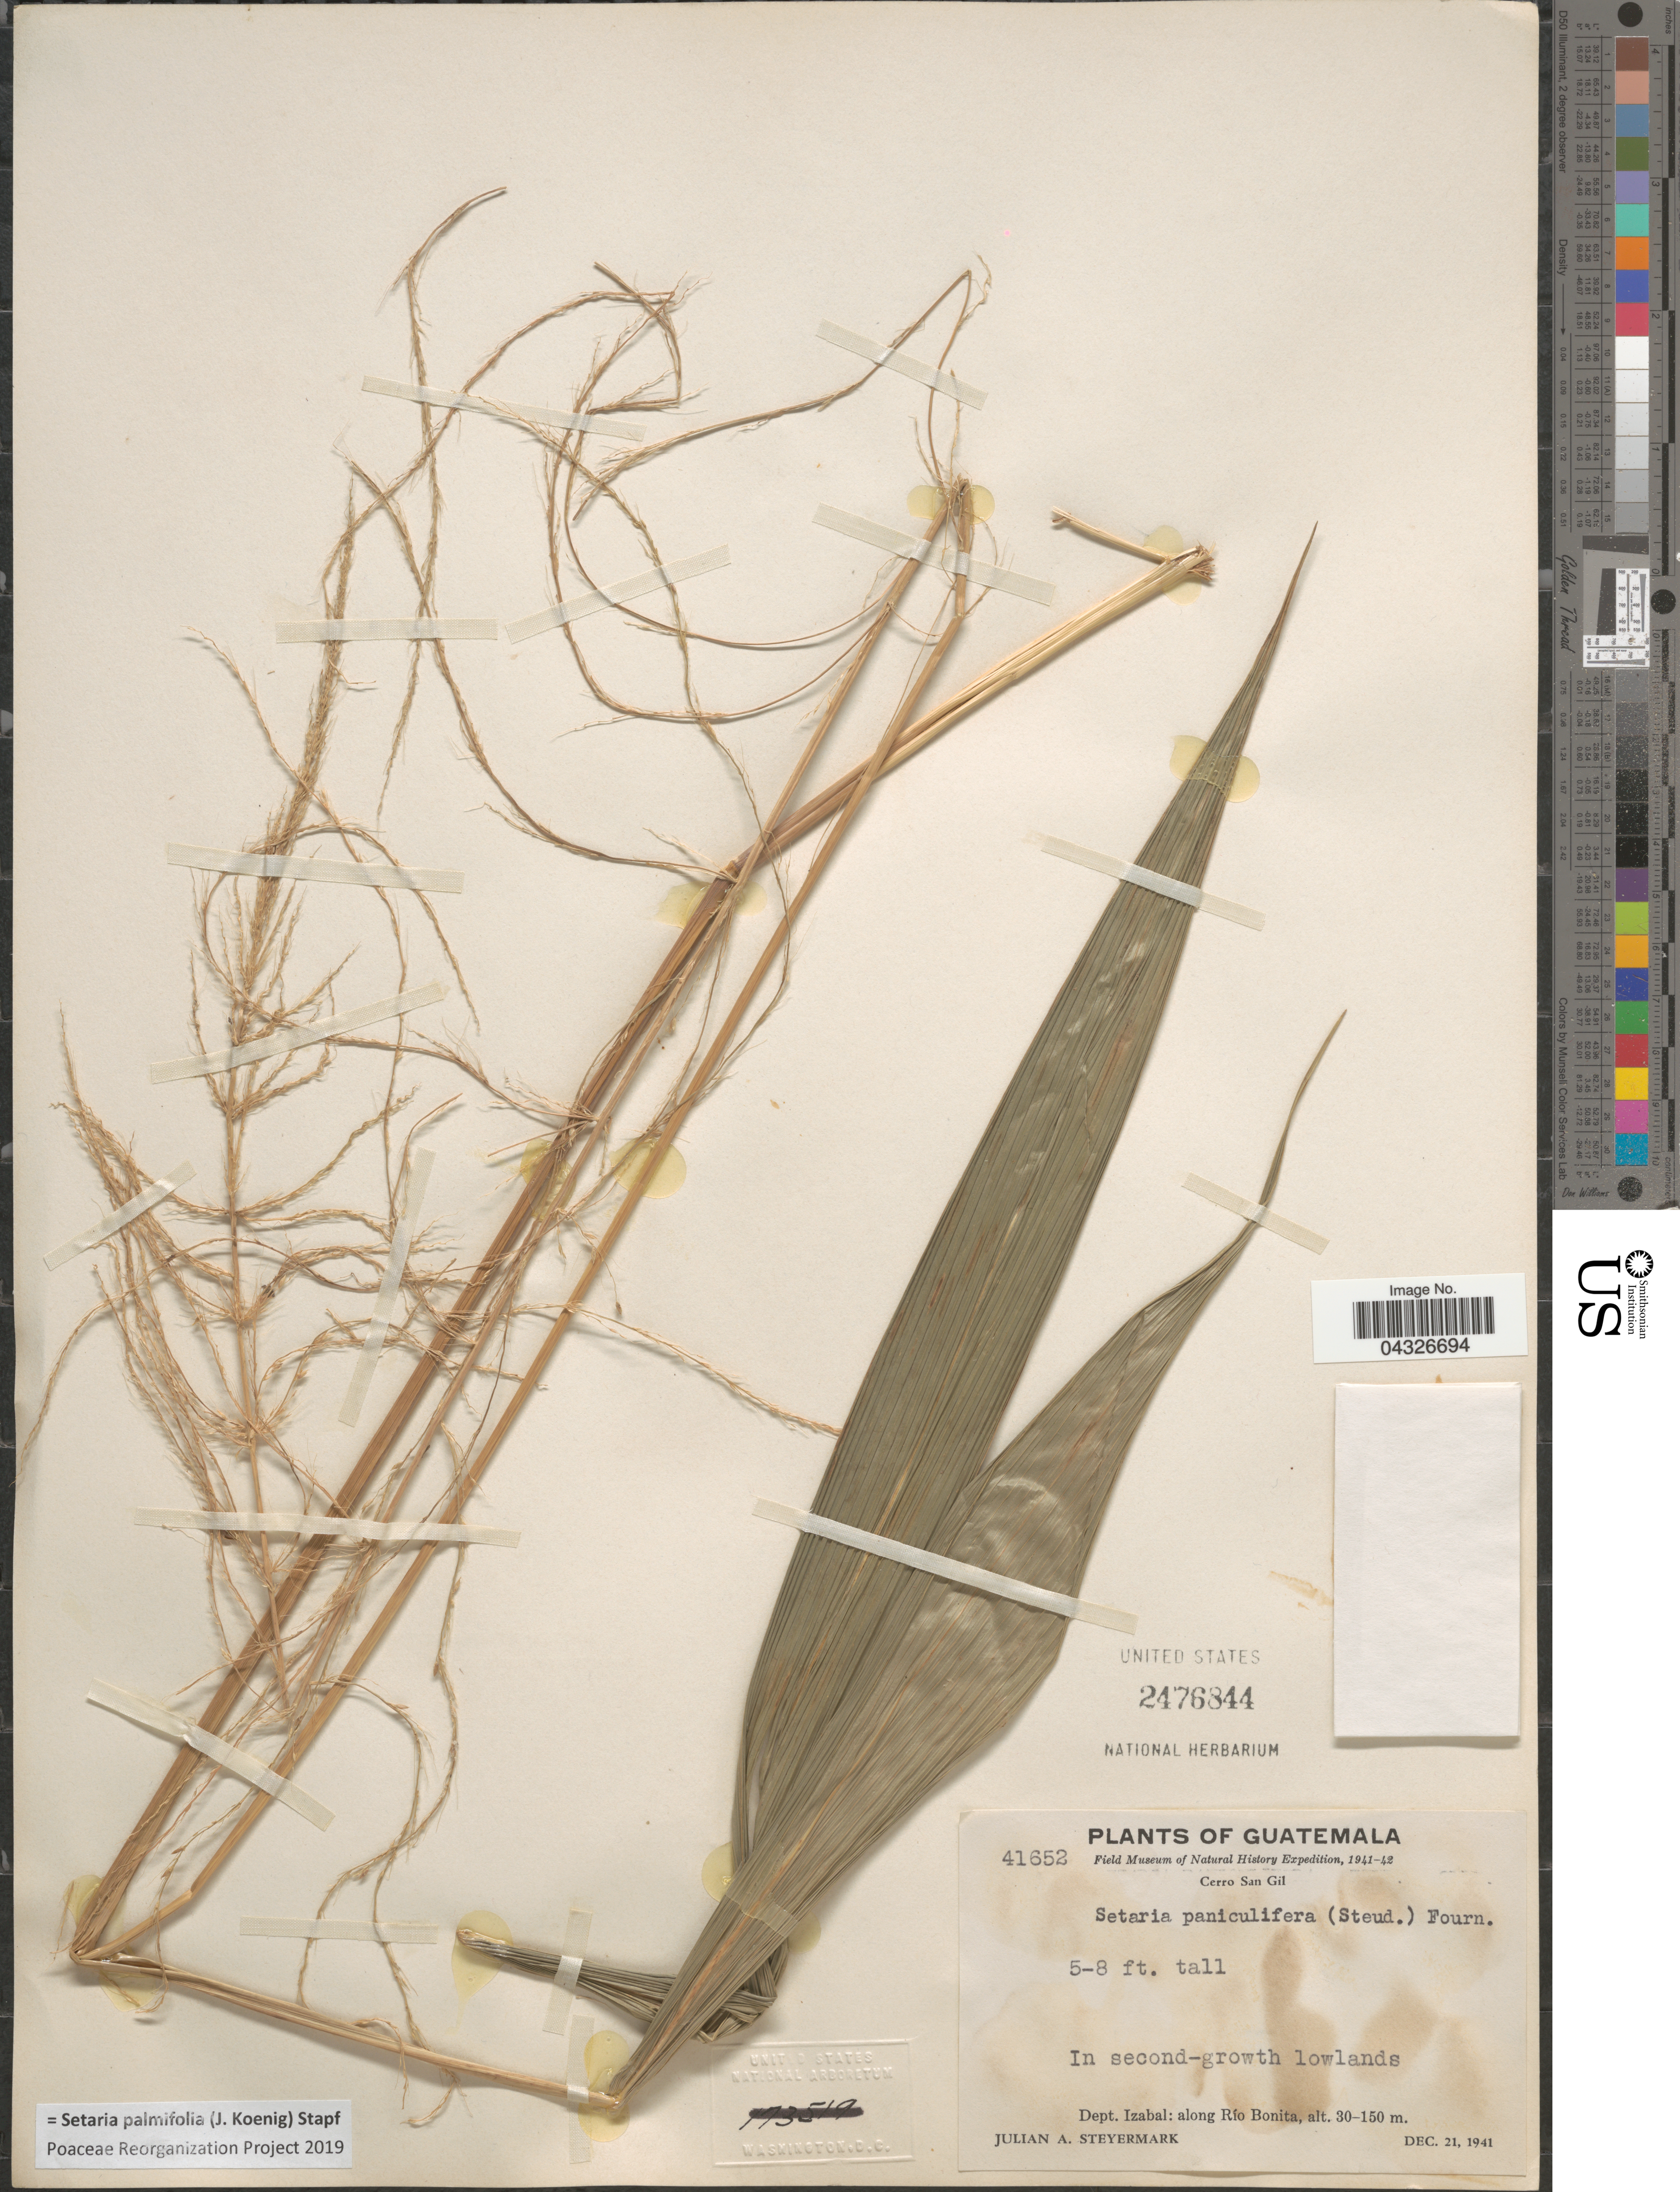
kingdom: Plantae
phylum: Tracheophyta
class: Liliopsida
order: Poales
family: Poaceae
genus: Setaria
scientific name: Setaria palmifolia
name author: (J. Koenig) Stapf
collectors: J. Steyermark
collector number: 41652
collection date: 1941-12-21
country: Guatemala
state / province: Izabal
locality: Field Museum of Natural History Expedition, 1941-42. Cerro San Gil. Dept. Izabal: along Río Bonita.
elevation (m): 30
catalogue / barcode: US 2476844